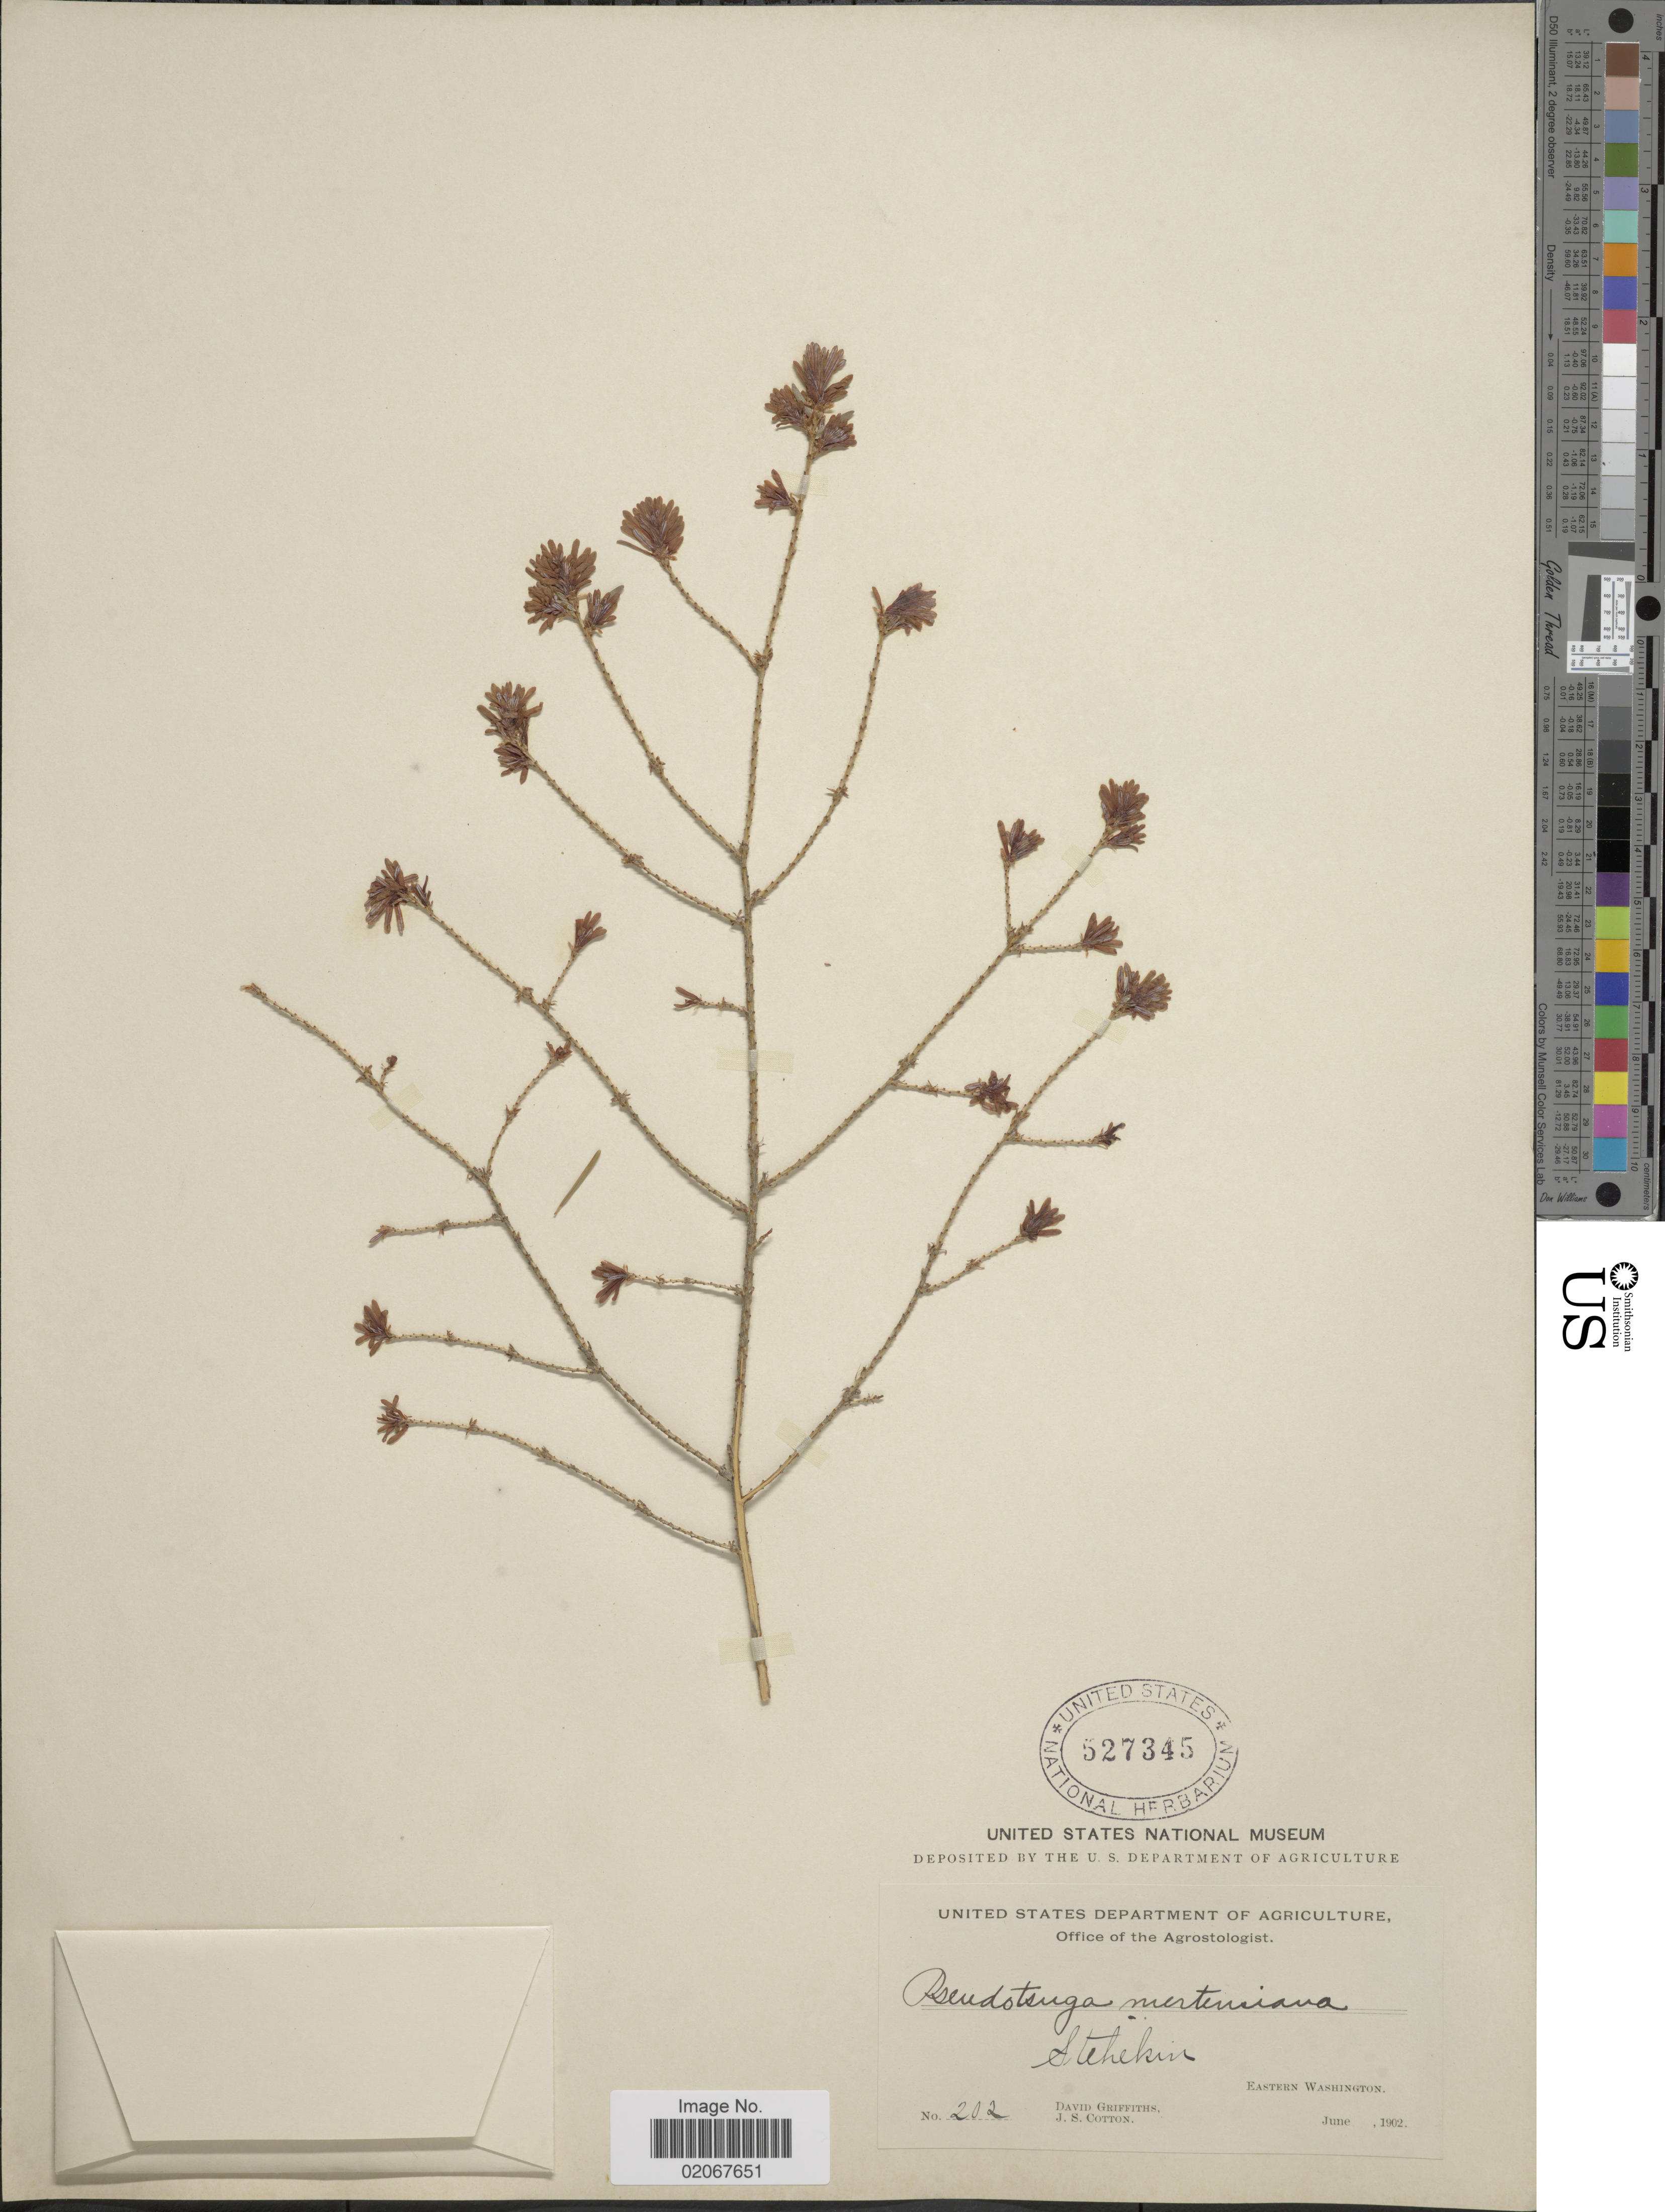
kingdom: Plantae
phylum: Tracheophyta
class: Pinopsida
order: Pinales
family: Pinaceae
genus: Pseudotsuga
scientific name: Pseudotsuga menziesii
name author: (Mirb.) Franco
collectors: D. Griffiths & J. S. Cotton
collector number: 202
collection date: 1902-06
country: United States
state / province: Washington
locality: Eastern Washington.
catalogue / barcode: US 527345